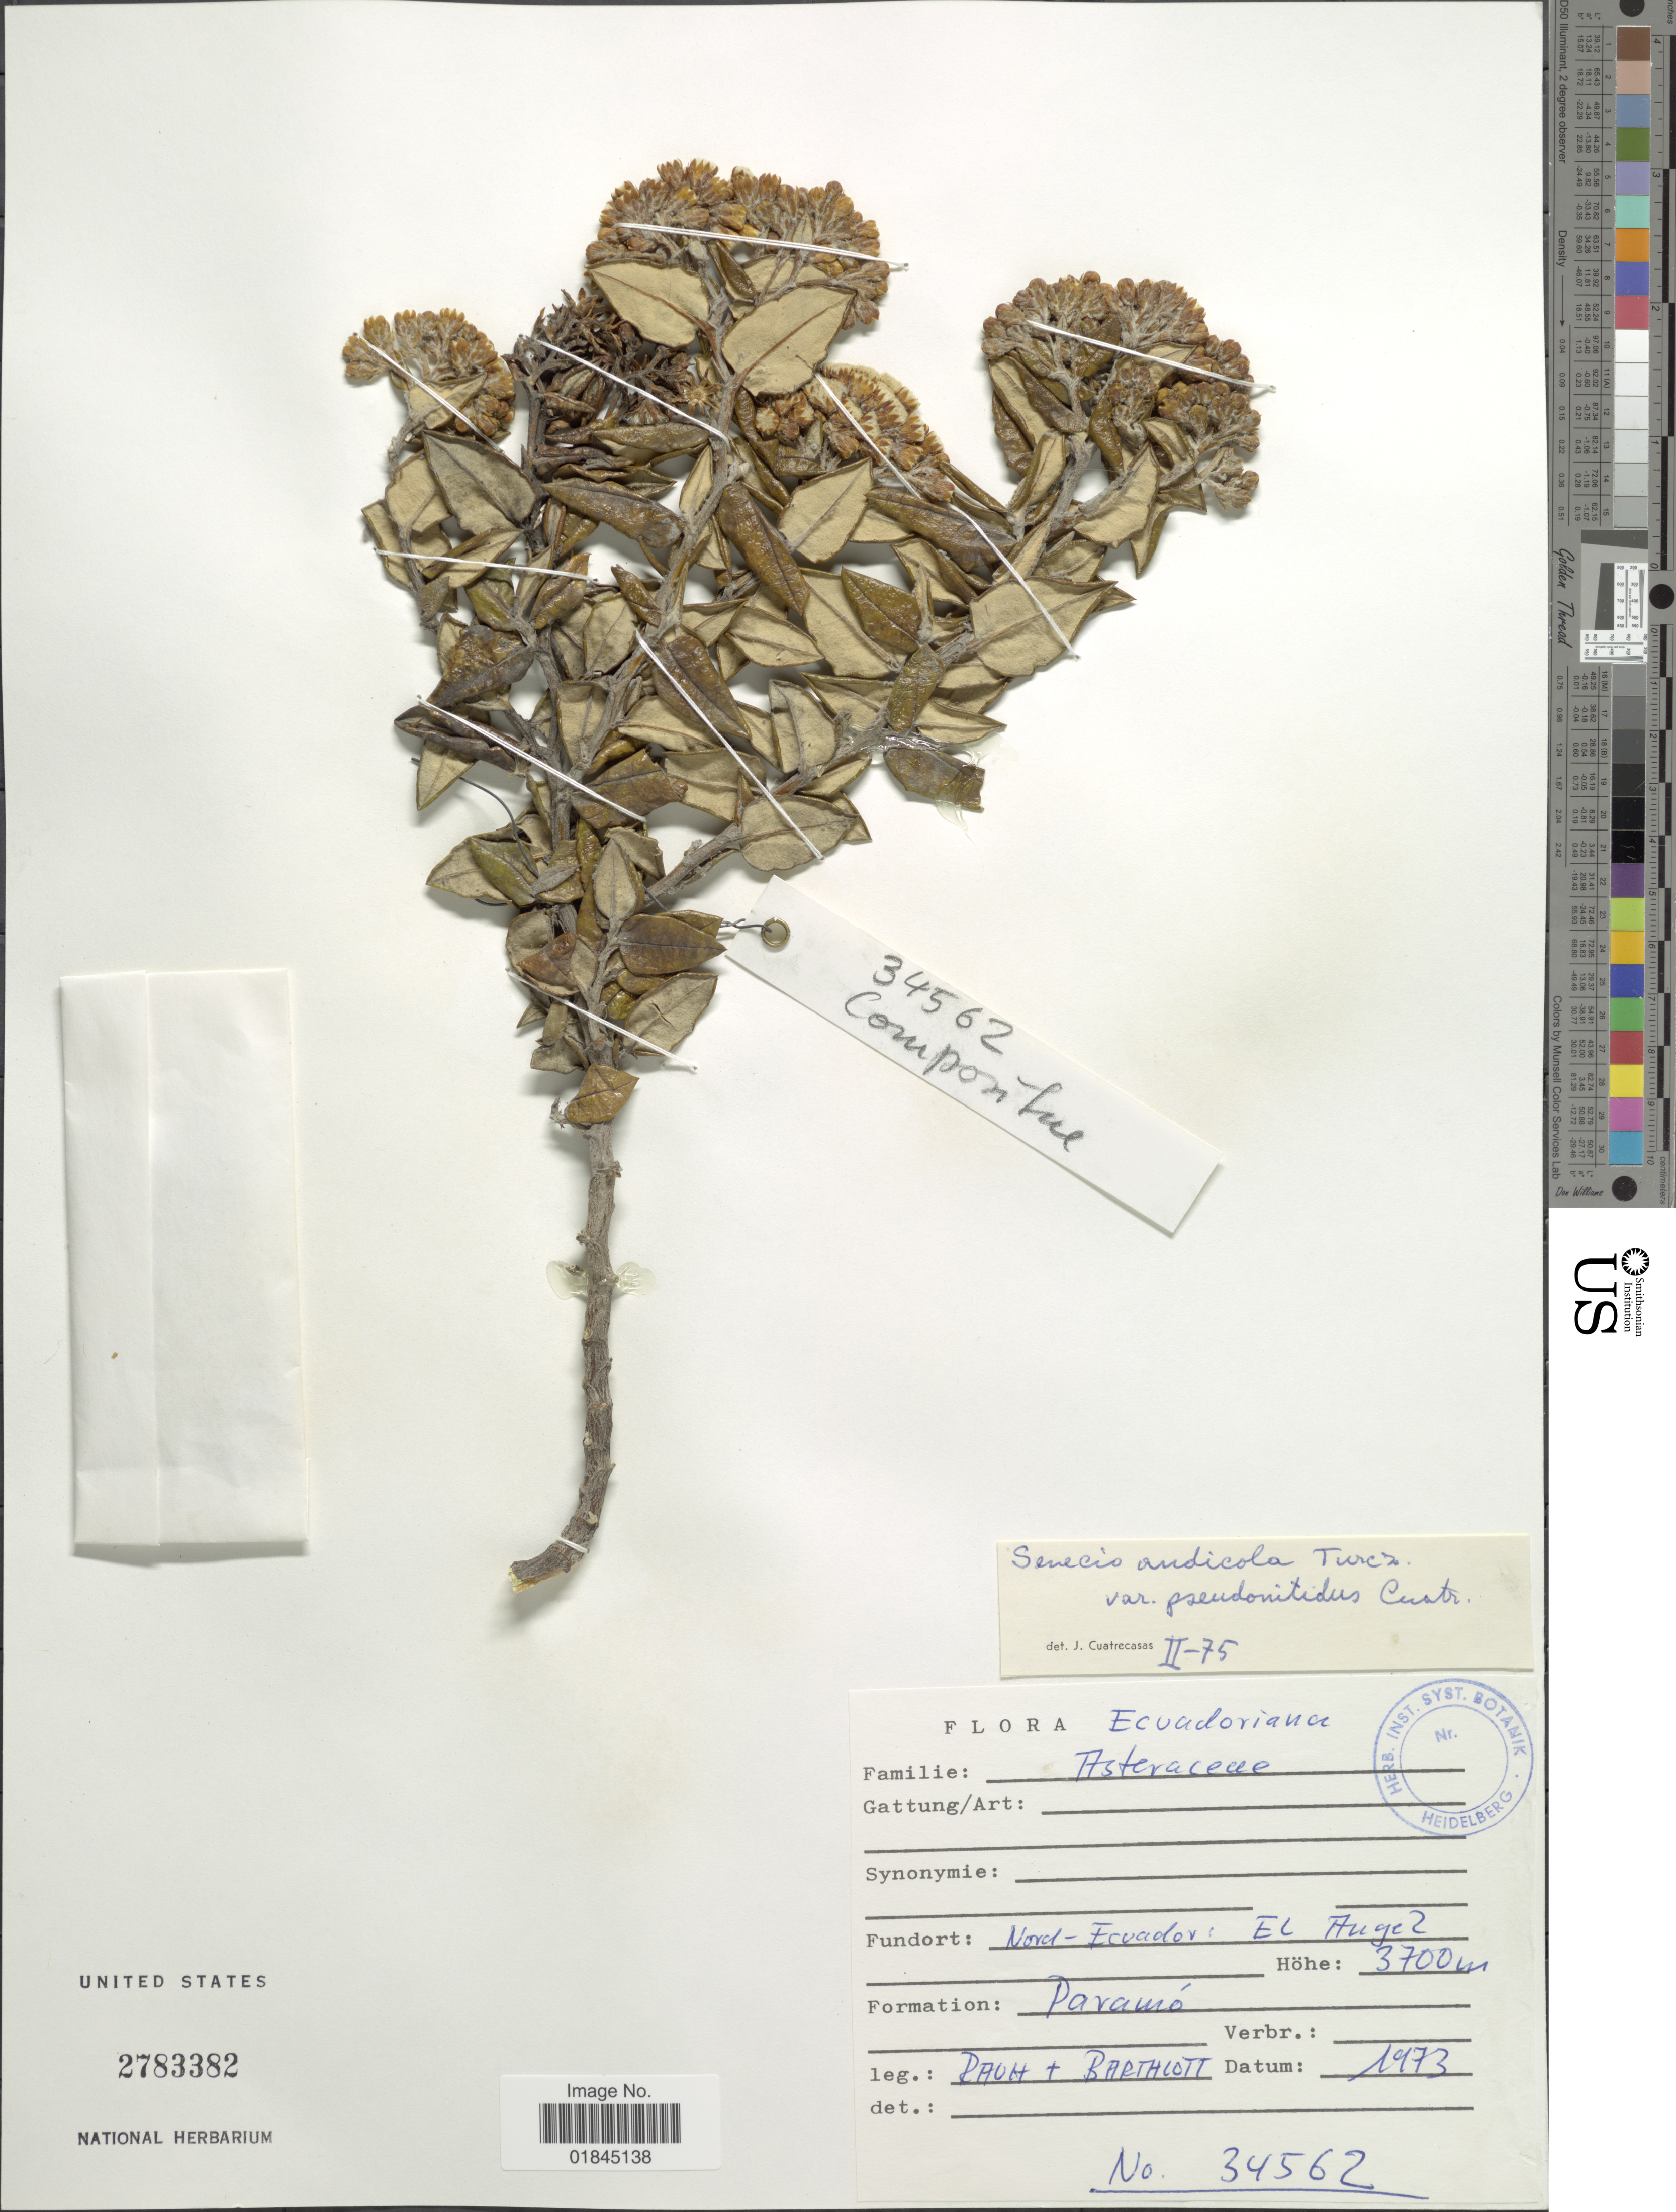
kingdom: Plantae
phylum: Tracheophyta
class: Magnoliopsida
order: Asterales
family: Asteraceae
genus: Pentacalia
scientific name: Pentacalia andicola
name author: (Turcz.) Cuatrec.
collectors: Raoh & Barthlott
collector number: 34562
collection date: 1973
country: Ecuador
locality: Nord-Ecuador: El Angel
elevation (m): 3700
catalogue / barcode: US 2783382